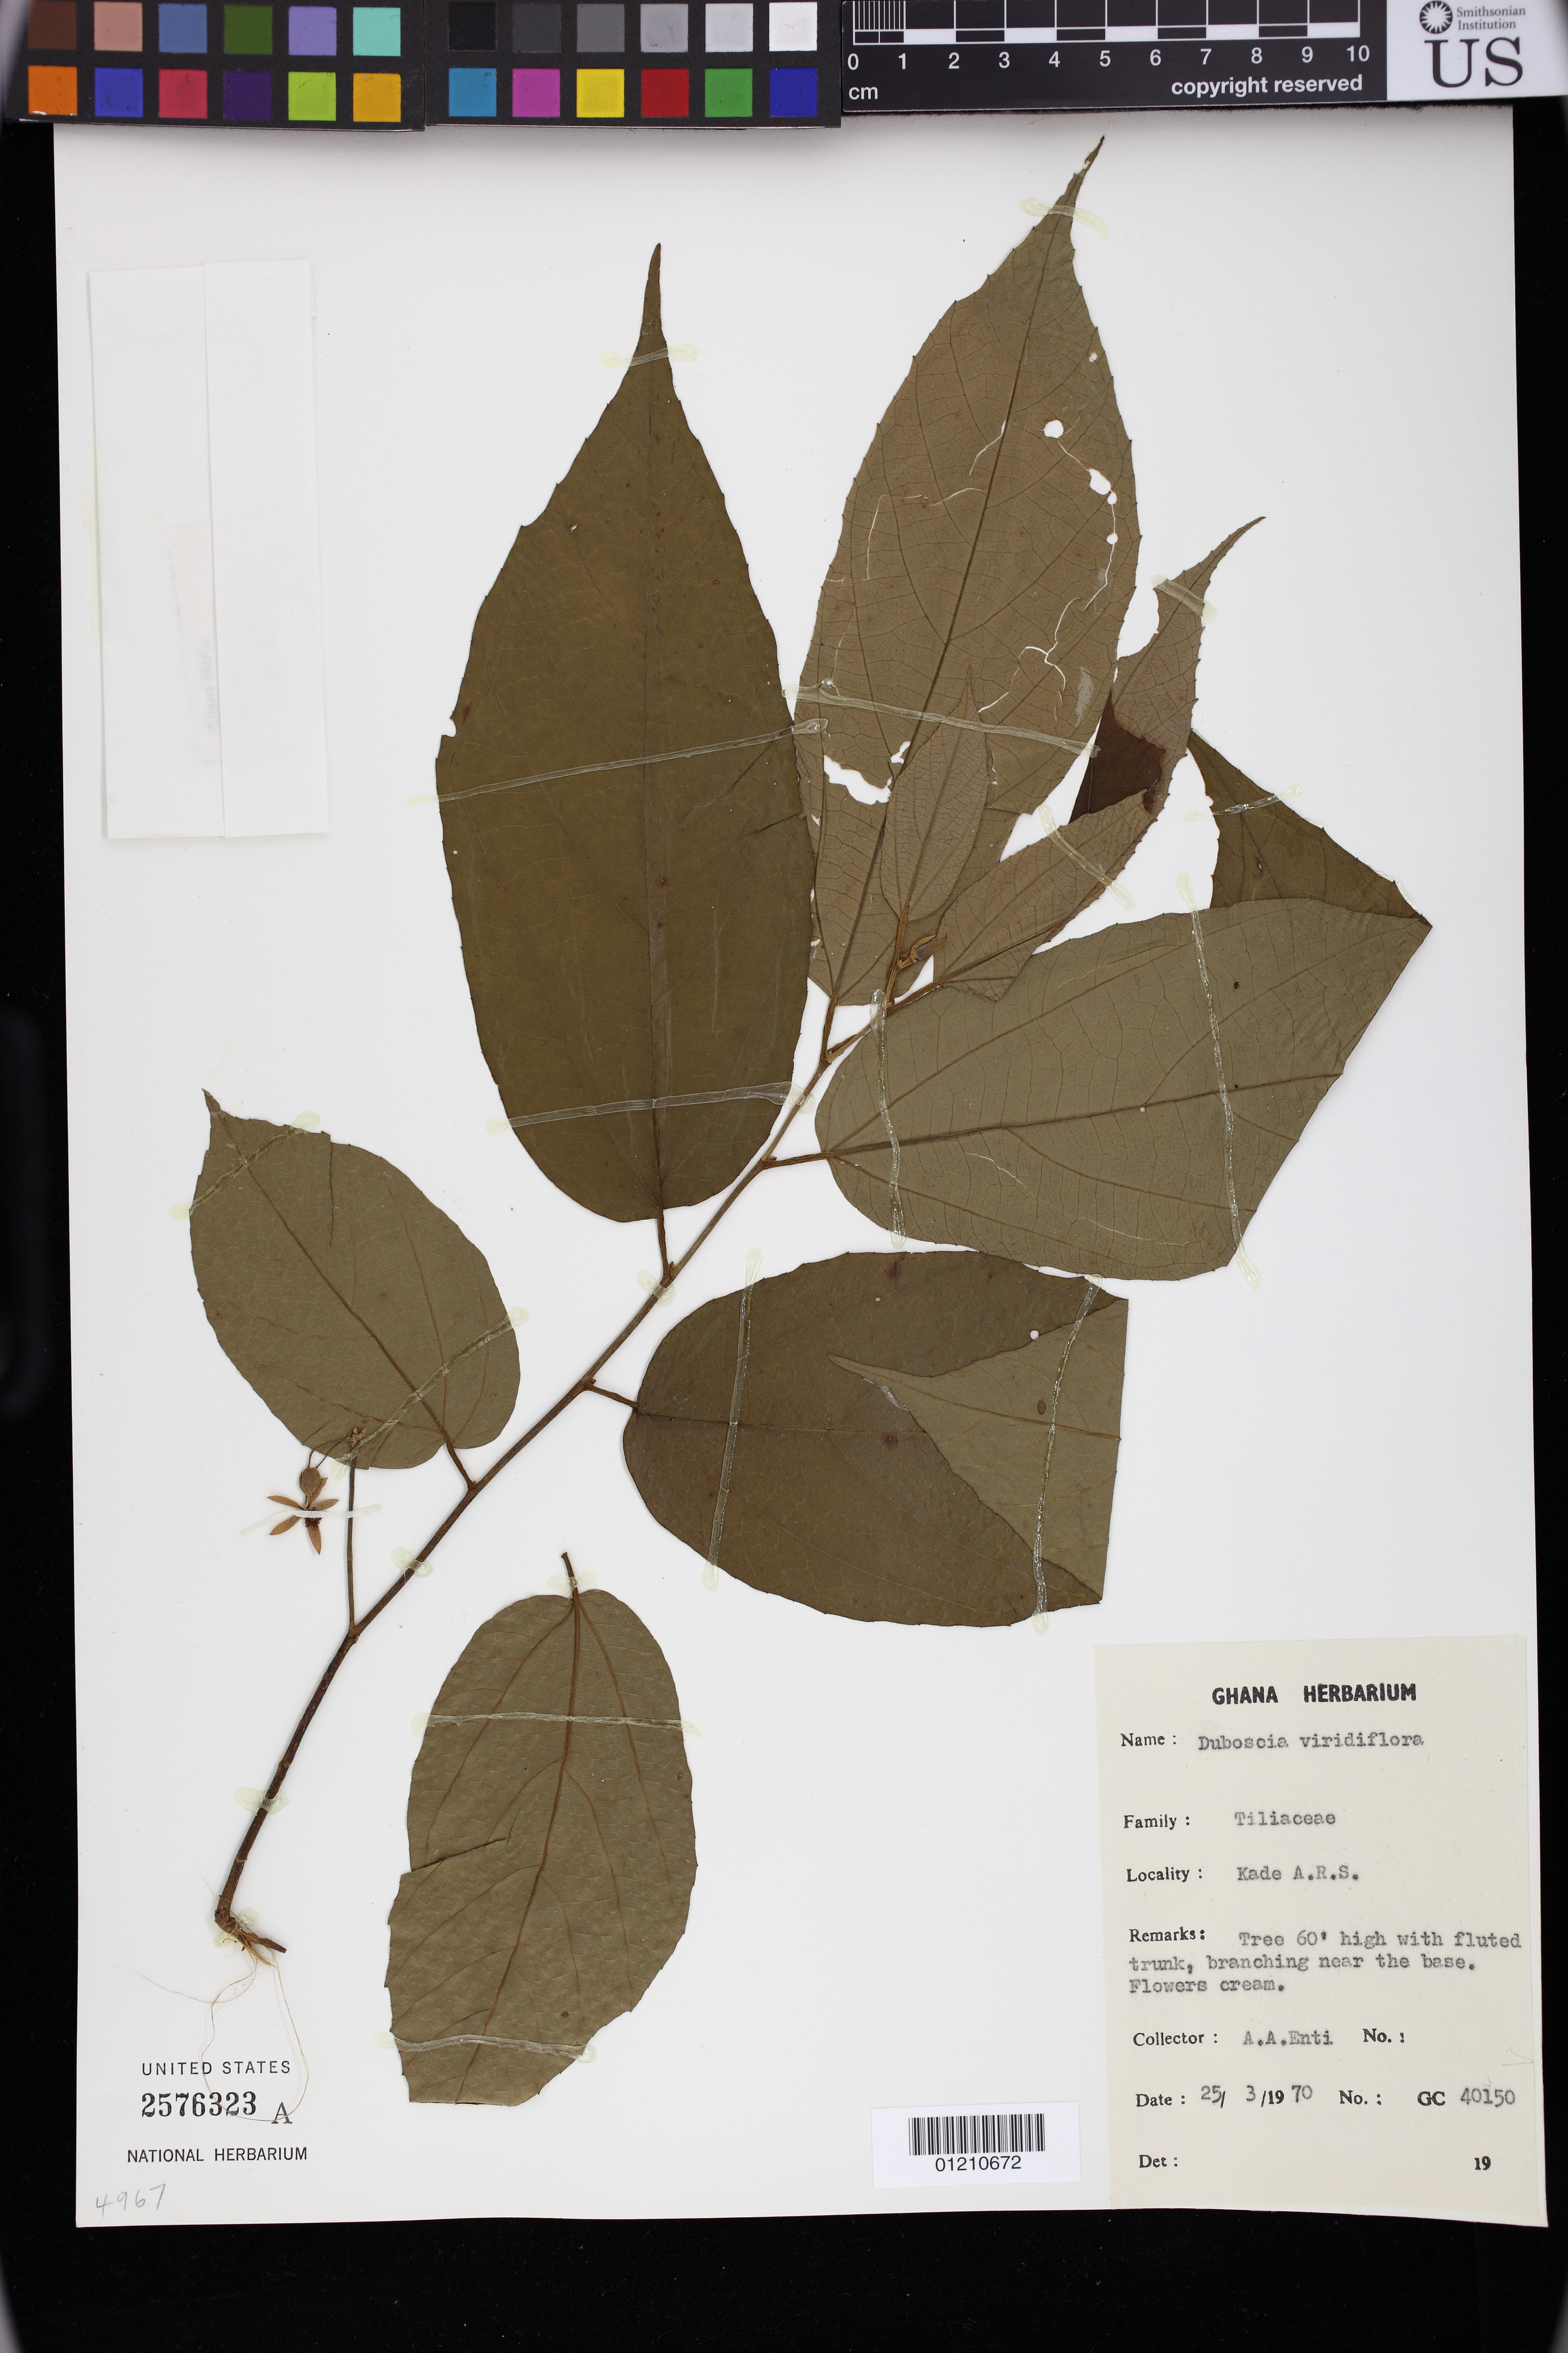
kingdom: Plantae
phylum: Tracheophyta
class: Magnoliopsida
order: Malvales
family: Malvaceae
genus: Duboscia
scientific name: Duboscia viridiflora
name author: (K. Schum.) Mildb.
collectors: A. Enti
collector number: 40150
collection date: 1970-03-25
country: Ghana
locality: Kade A.R.S.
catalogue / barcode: US 2576323